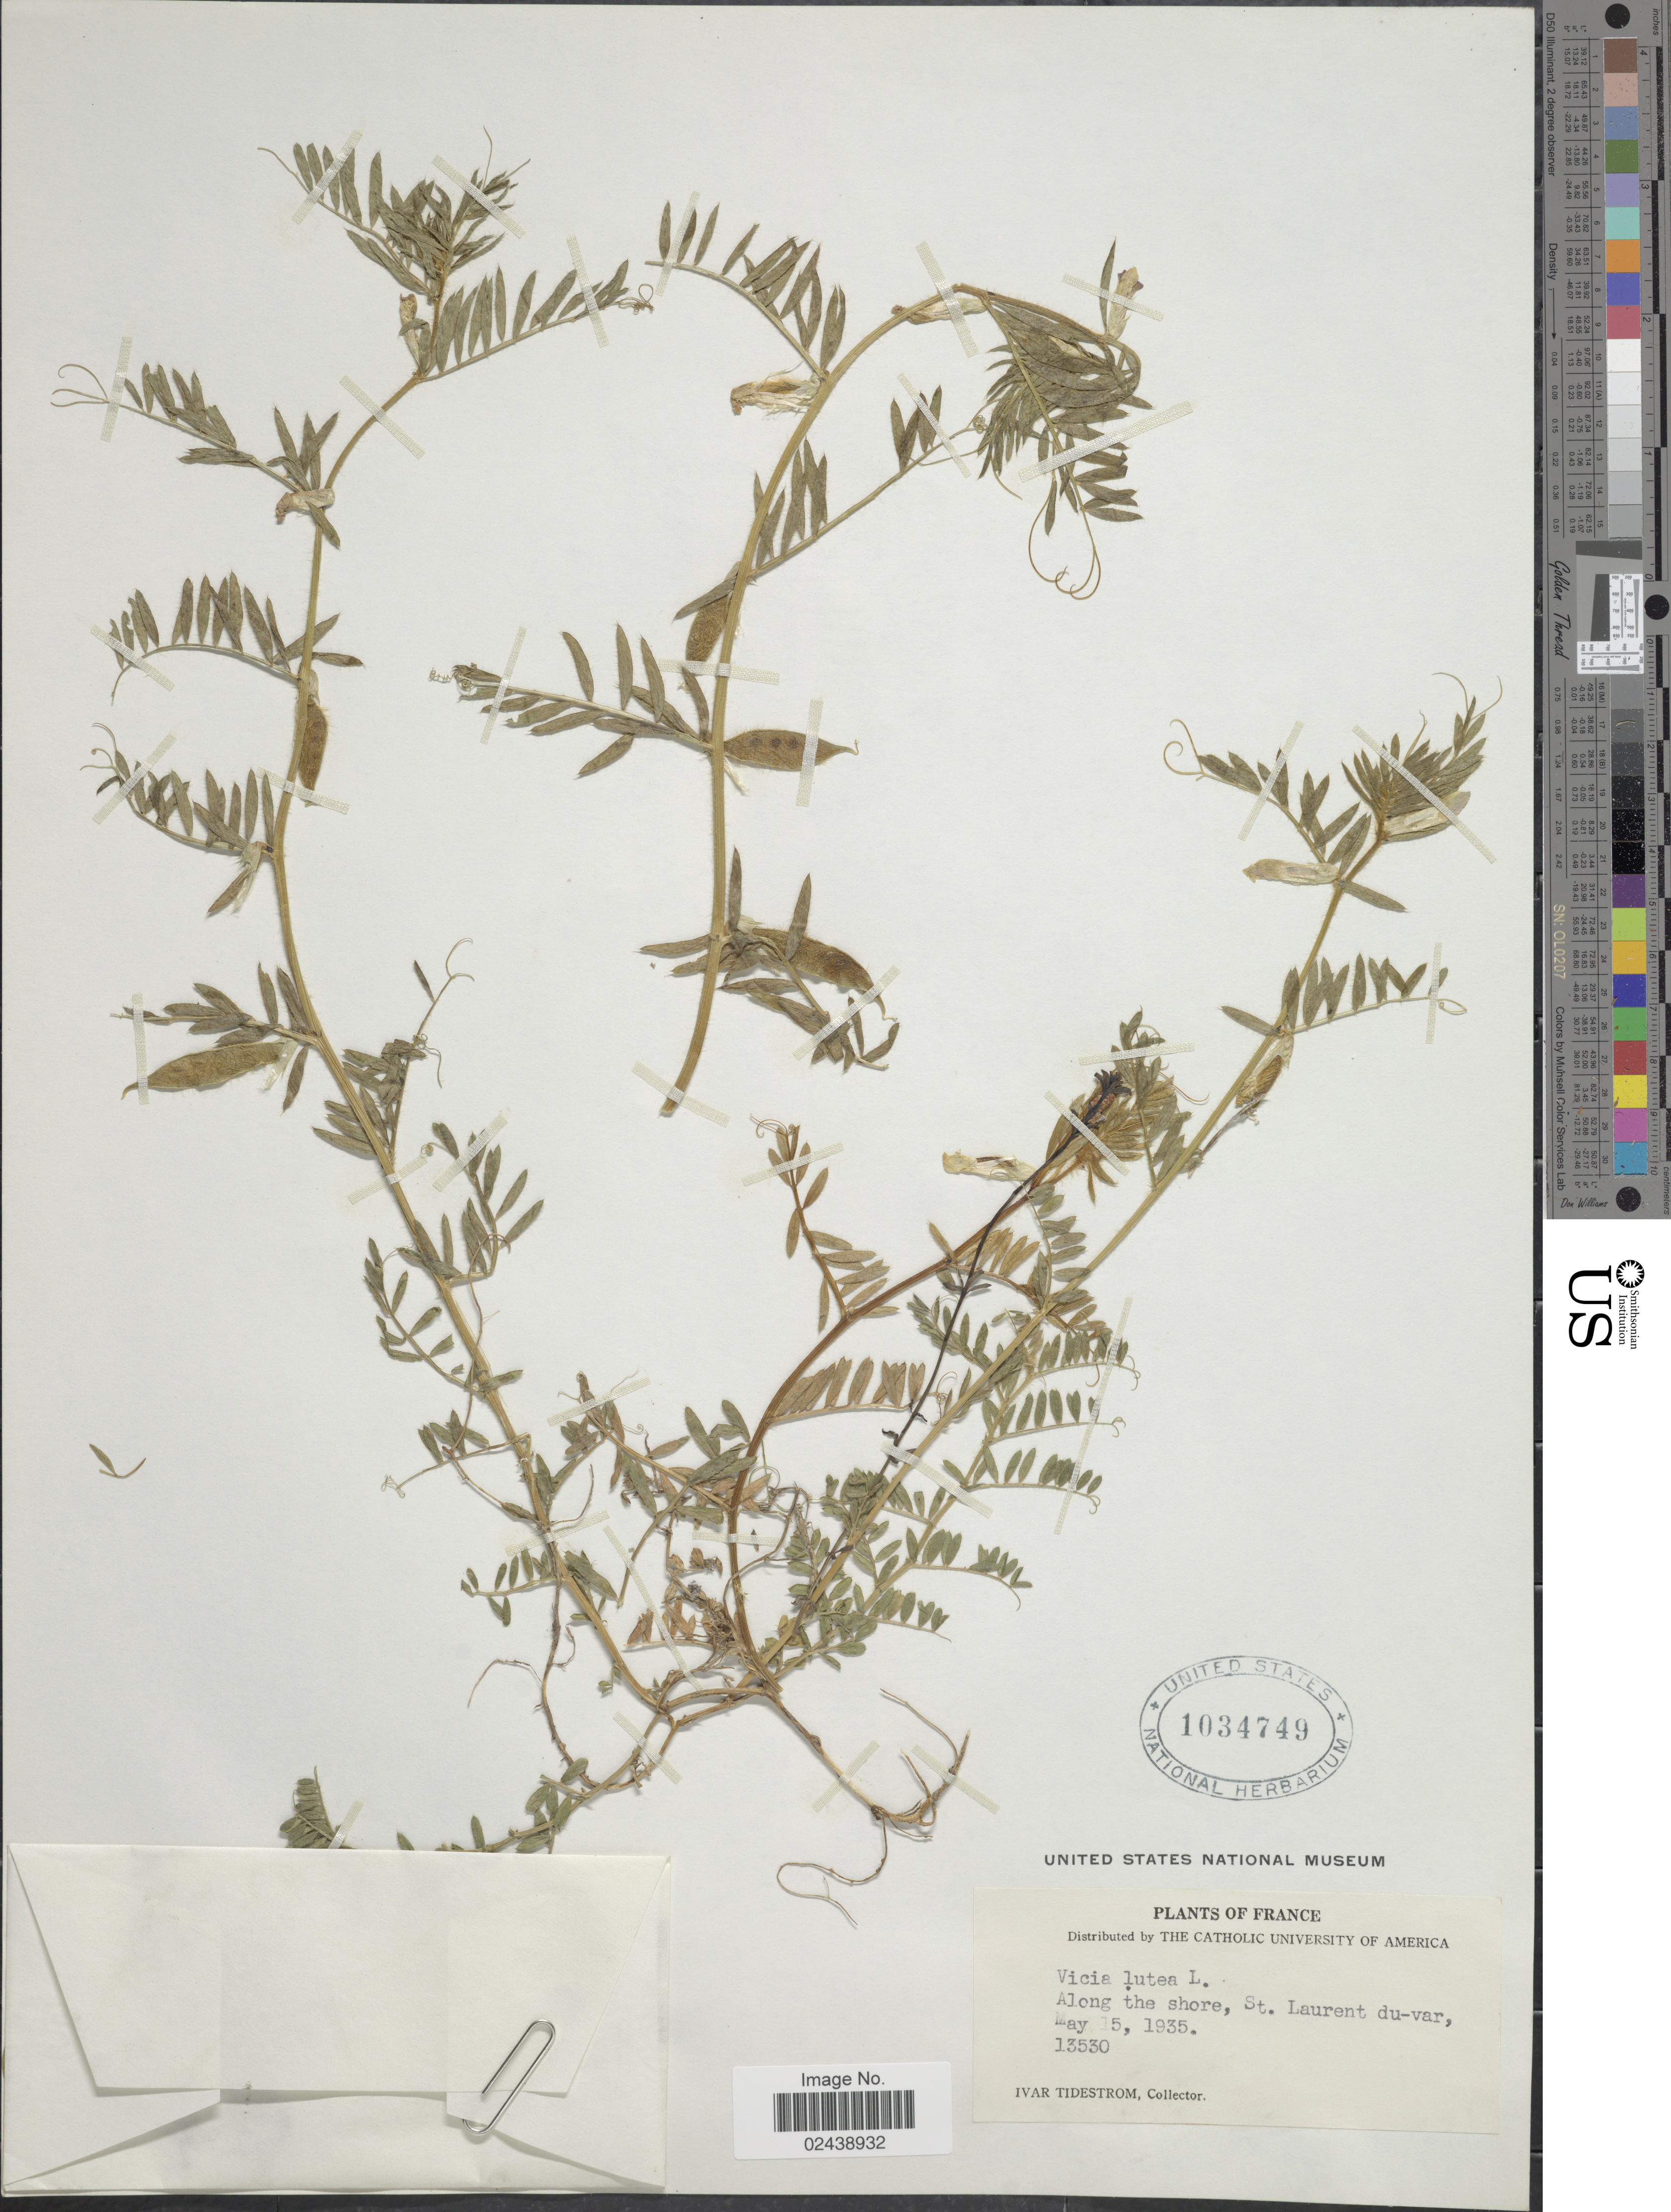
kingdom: Plantae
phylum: Tracheophyta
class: Magnoliopsida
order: Fabales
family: Fabaceae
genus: Vicia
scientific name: Vicia lutea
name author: L.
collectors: I. F. Tidestrom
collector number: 13530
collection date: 1935-05-15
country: France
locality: Along the shore, St. Laurent du-var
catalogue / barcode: US 1034749